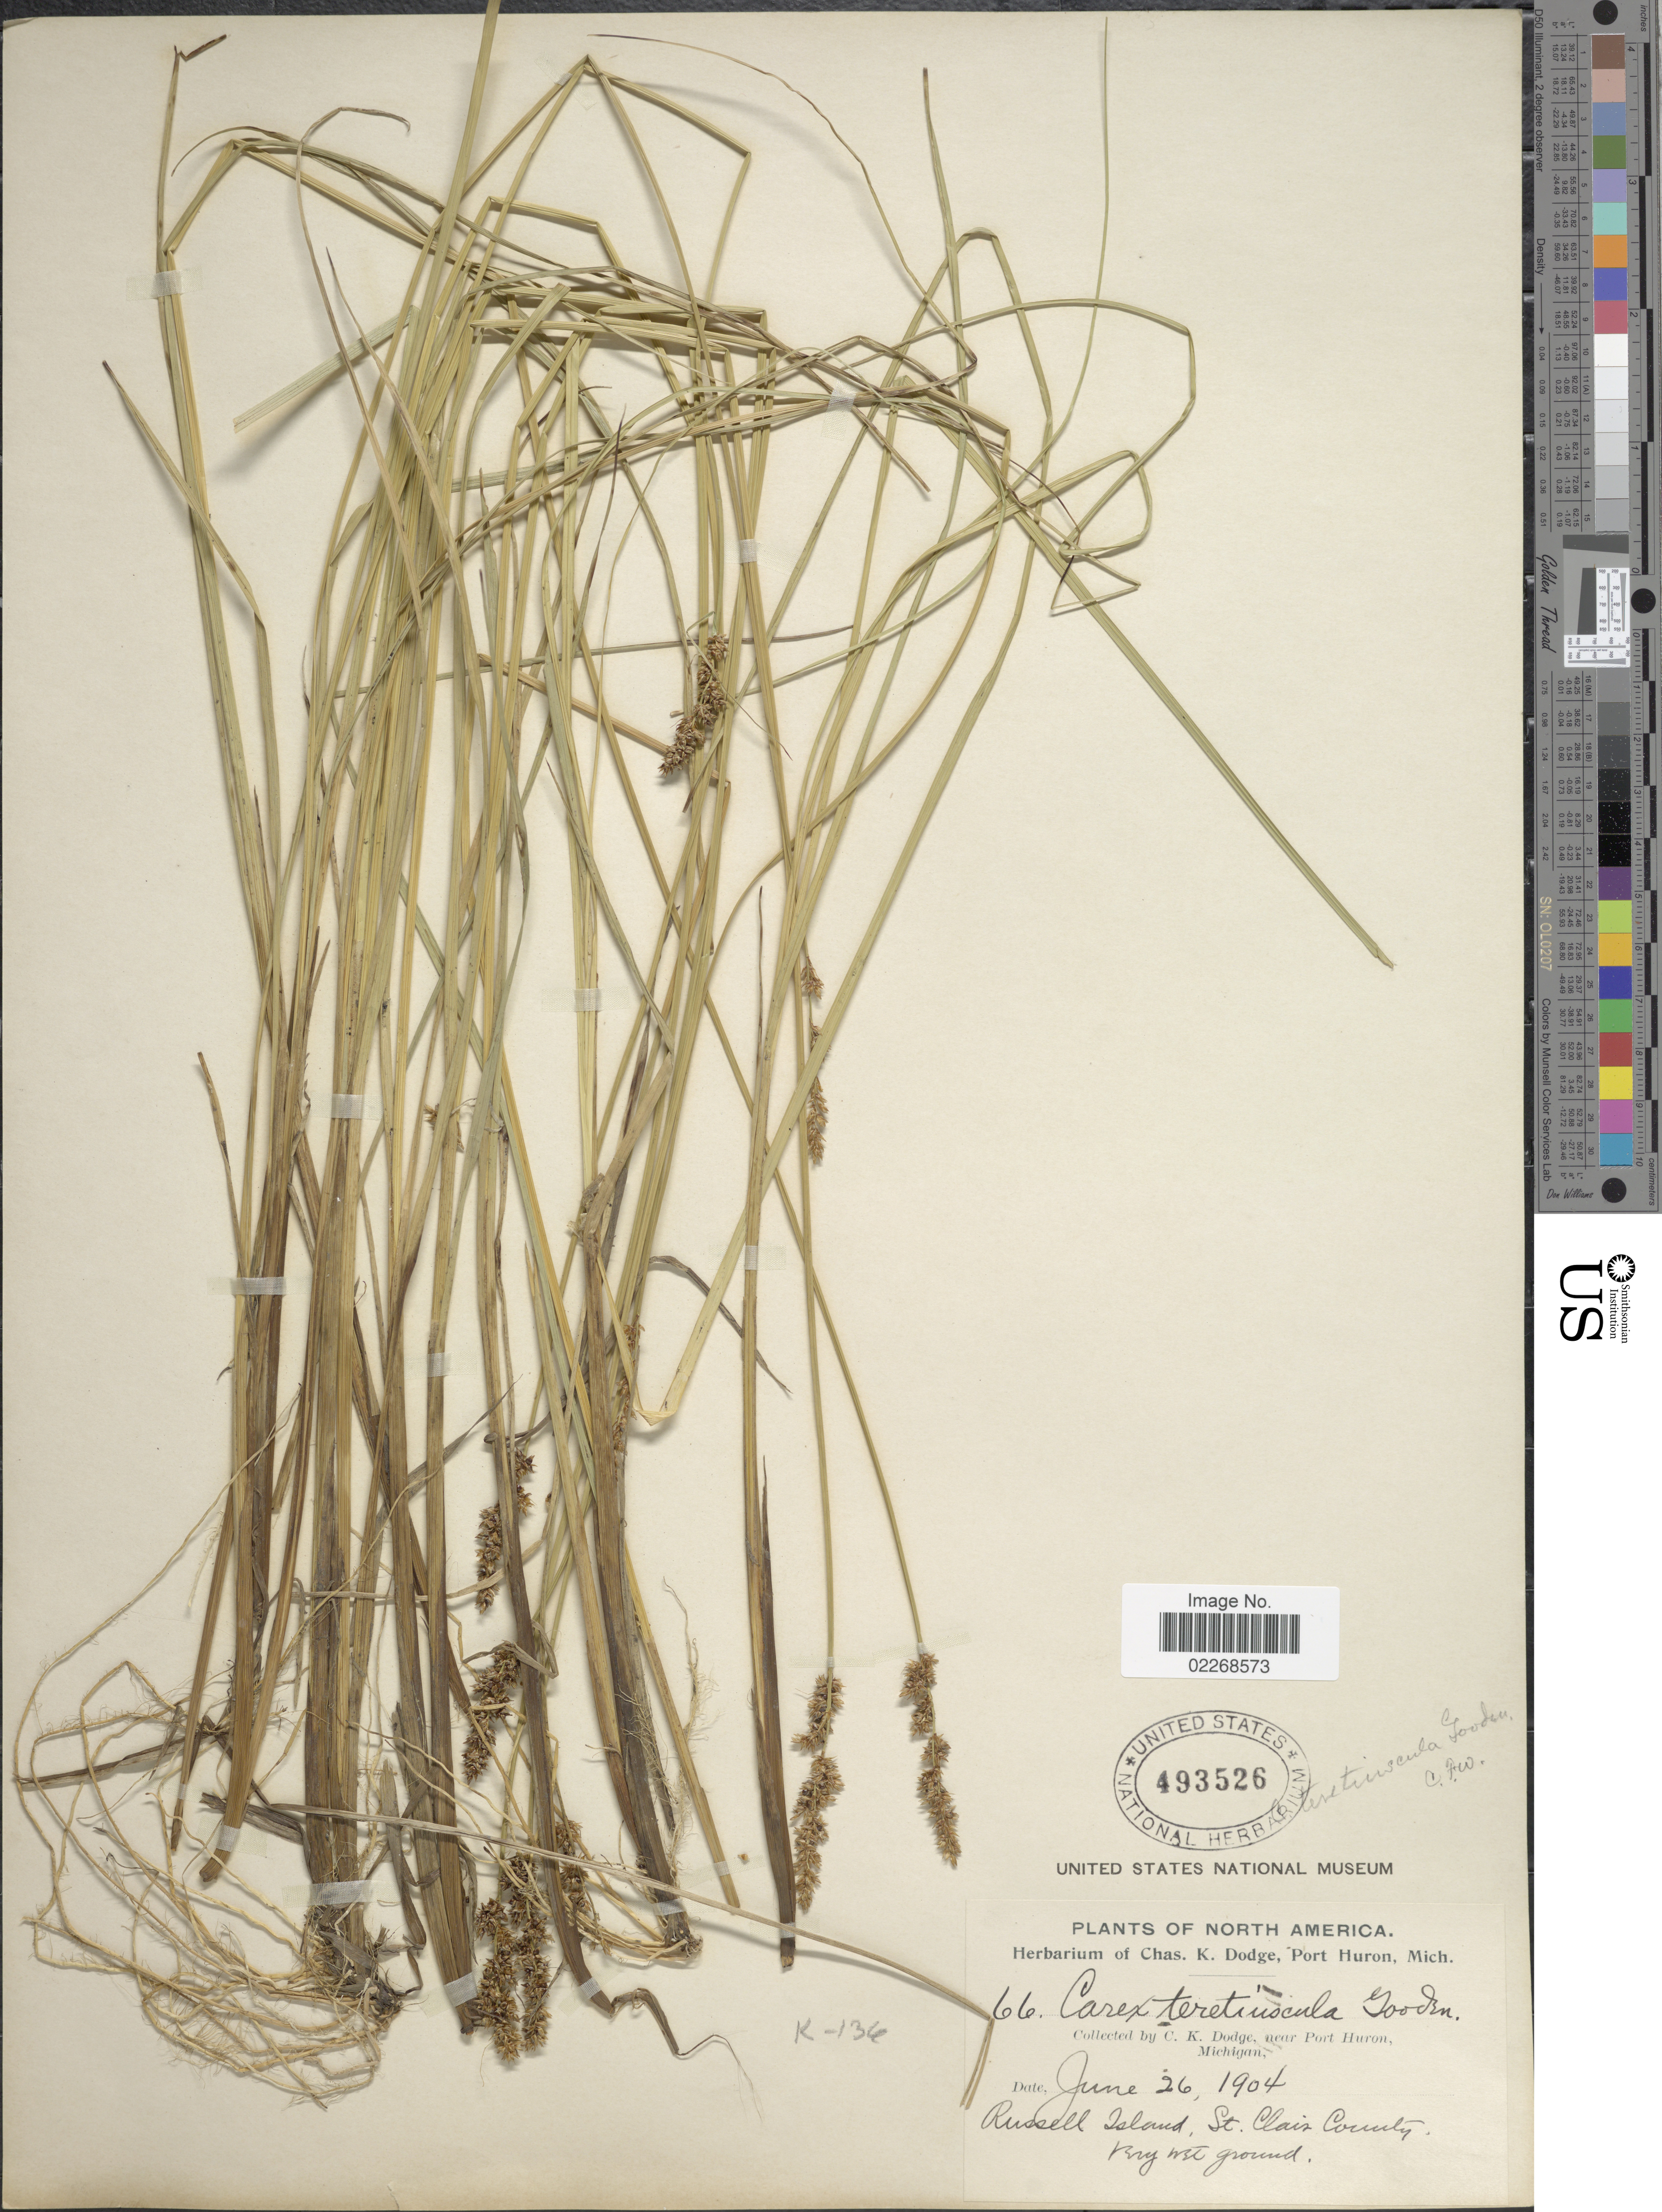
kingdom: Plantae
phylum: Tracheophyta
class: Liliopsida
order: Poales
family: Cyperaceae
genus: Carex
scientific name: Carex diandra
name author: Schrank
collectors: C. K. Dodge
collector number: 66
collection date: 1904-06-26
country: United States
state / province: Michigan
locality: Near Port Huron, Russell Island, St. Clair County, Key Mt. ground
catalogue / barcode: US 493526